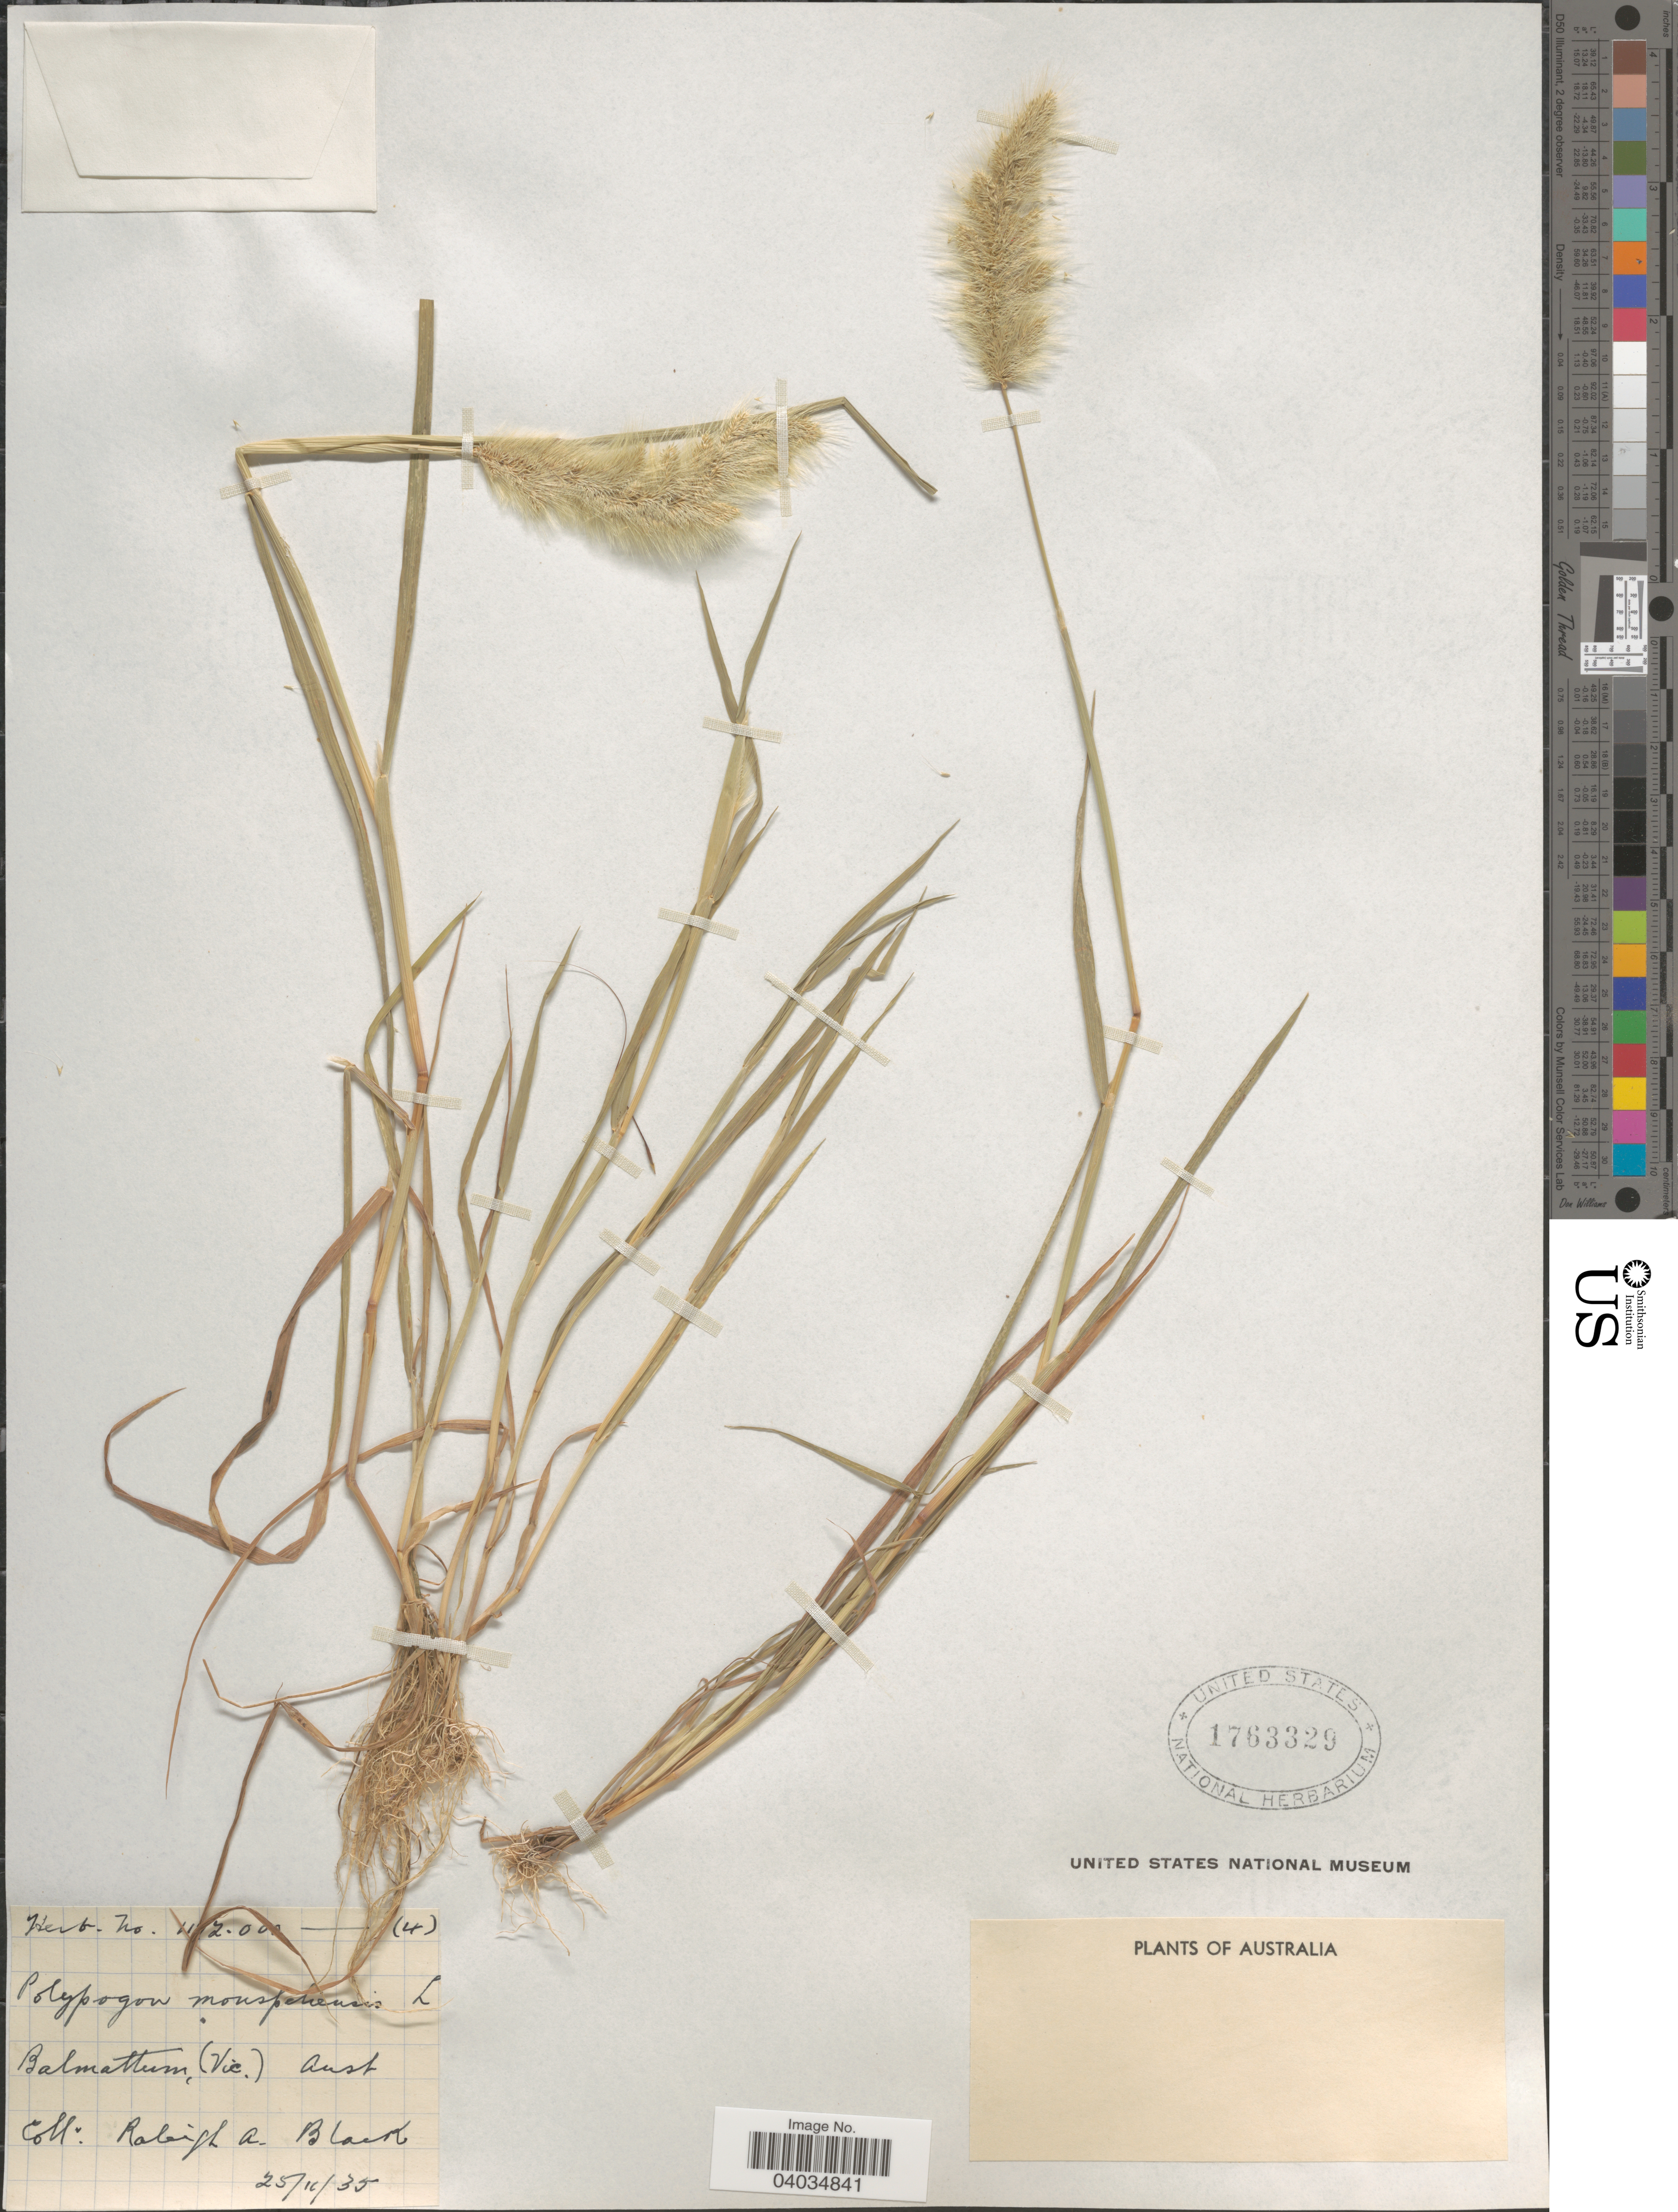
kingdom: Plantae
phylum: Tracheophyta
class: Liliopsida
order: Poales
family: Poaceae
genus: Polypogon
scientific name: Polypogon monspeliensis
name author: (L.) Desf.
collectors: R. A. Black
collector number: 11!2000 - (4)*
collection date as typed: Transcribed d/m/y: 25/11/35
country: Australia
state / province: Victoria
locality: Balmattum (Vic).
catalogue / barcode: US 1763329